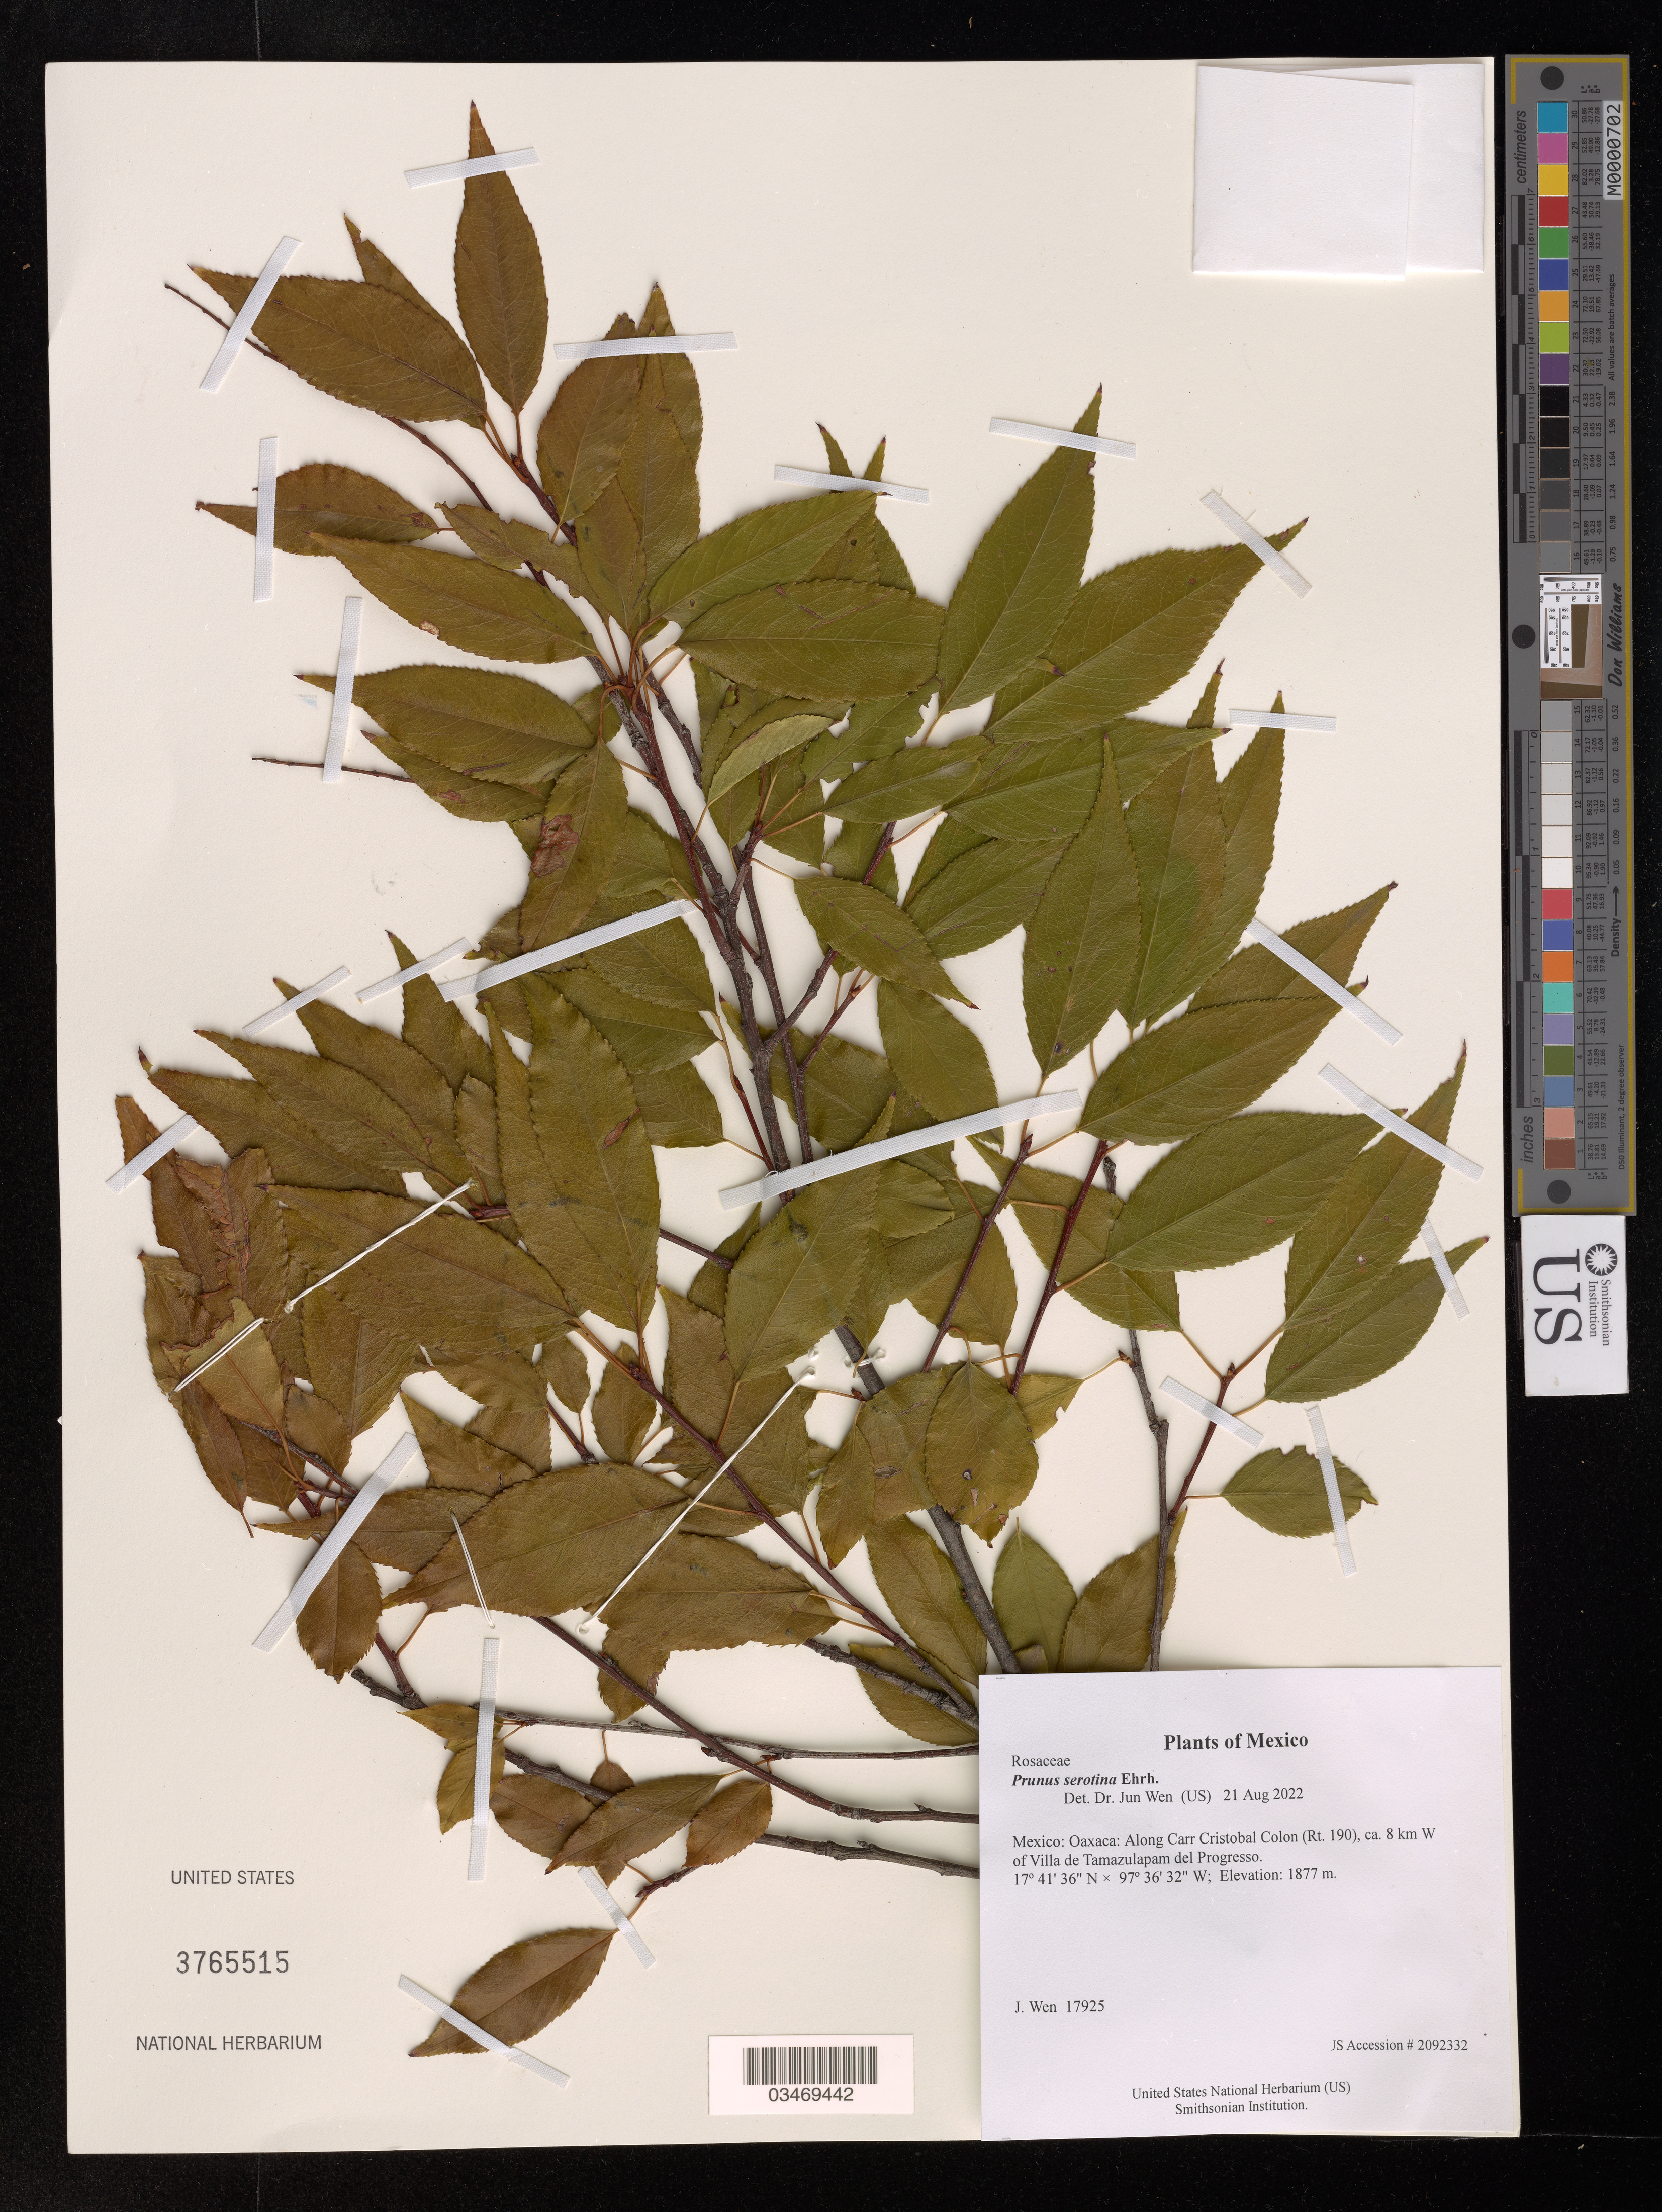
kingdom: Plantae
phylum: Tracheophyta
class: Magnoliopsida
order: Rosales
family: Rosaceae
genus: Prunus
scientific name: Prunus serotina var. serotina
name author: Ehrh.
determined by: Pérez, J. A.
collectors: J. Wen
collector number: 17925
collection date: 2022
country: Mexico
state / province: Oaxaca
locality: Along Carr Cristobal Colon (Rt. 190), ca. 8 km W of Villa de Tamazulapam del Progresso.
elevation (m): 1877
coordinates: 17 41 36 N, 97 36 32 W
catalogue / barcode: US 3765515